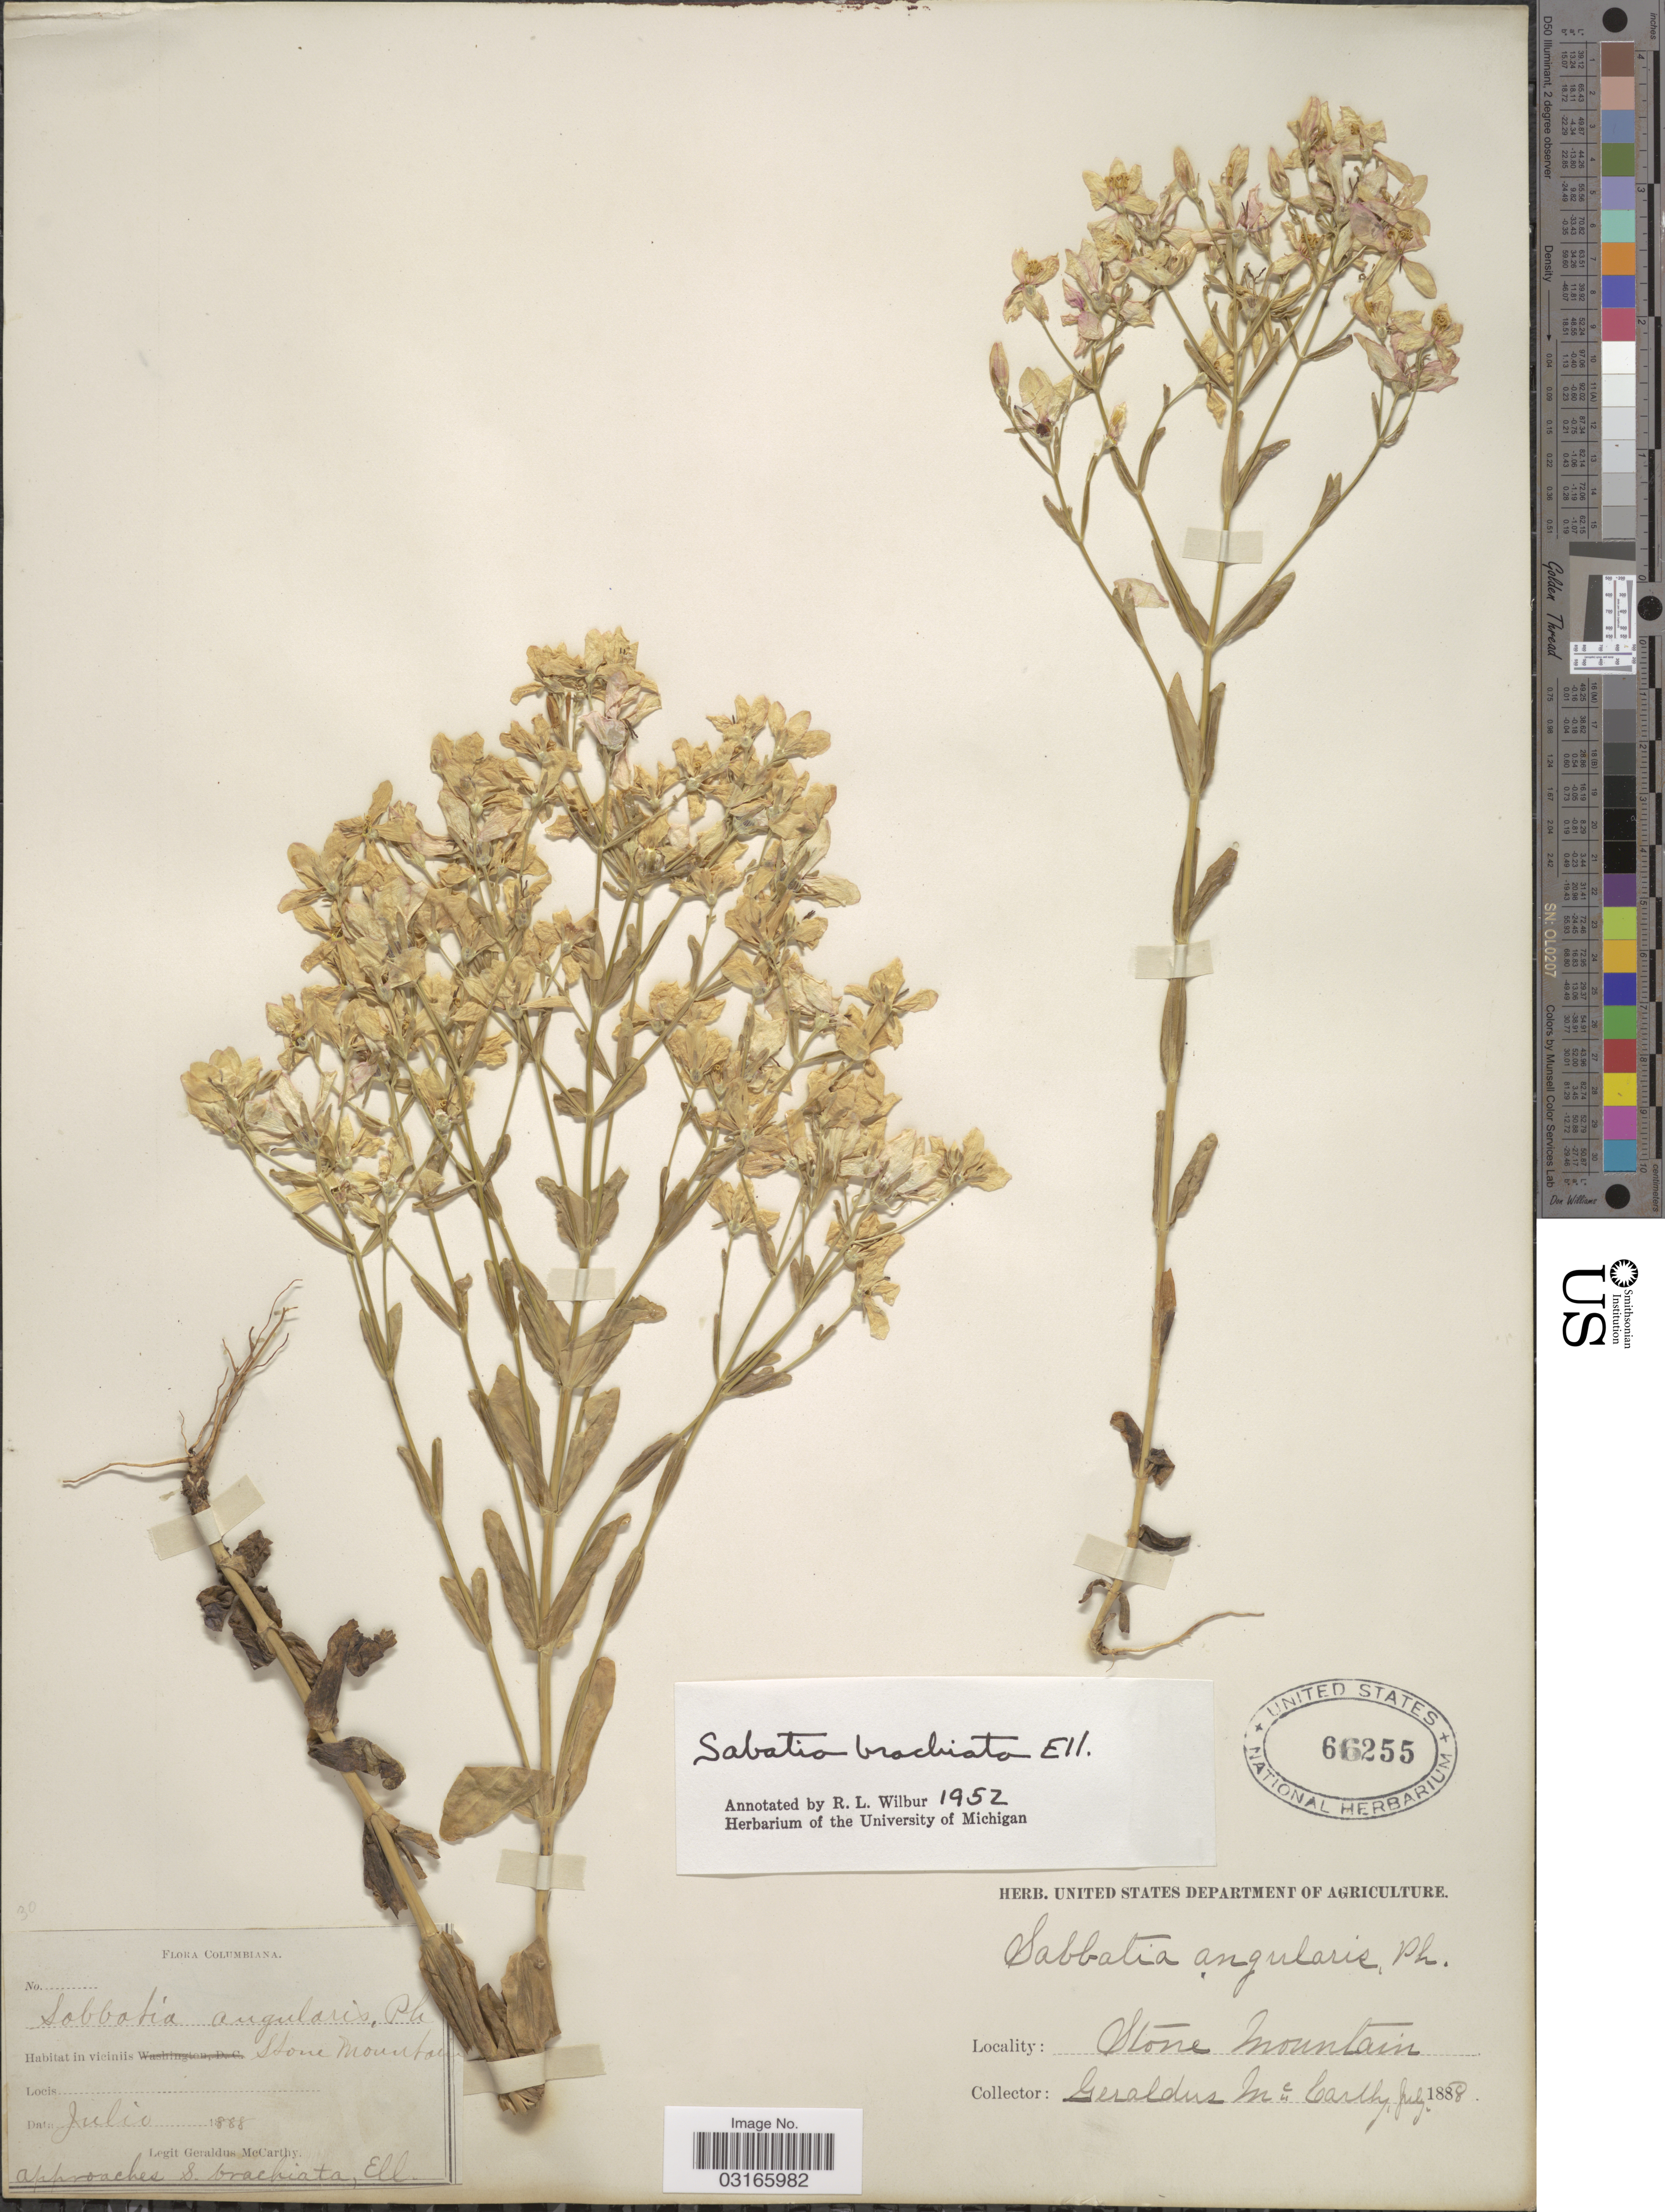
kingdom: Plantae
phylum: Tracheophyta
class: Magnoliopsida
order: Gentianales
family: Gentianaceae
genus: Sabatia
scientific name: Sabatia brachiata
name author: Elliott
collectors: M. McCarthy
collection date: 1888-07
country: United States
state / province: Georgia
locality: Columbiana, Stone Mountain.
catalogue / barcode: US 66255